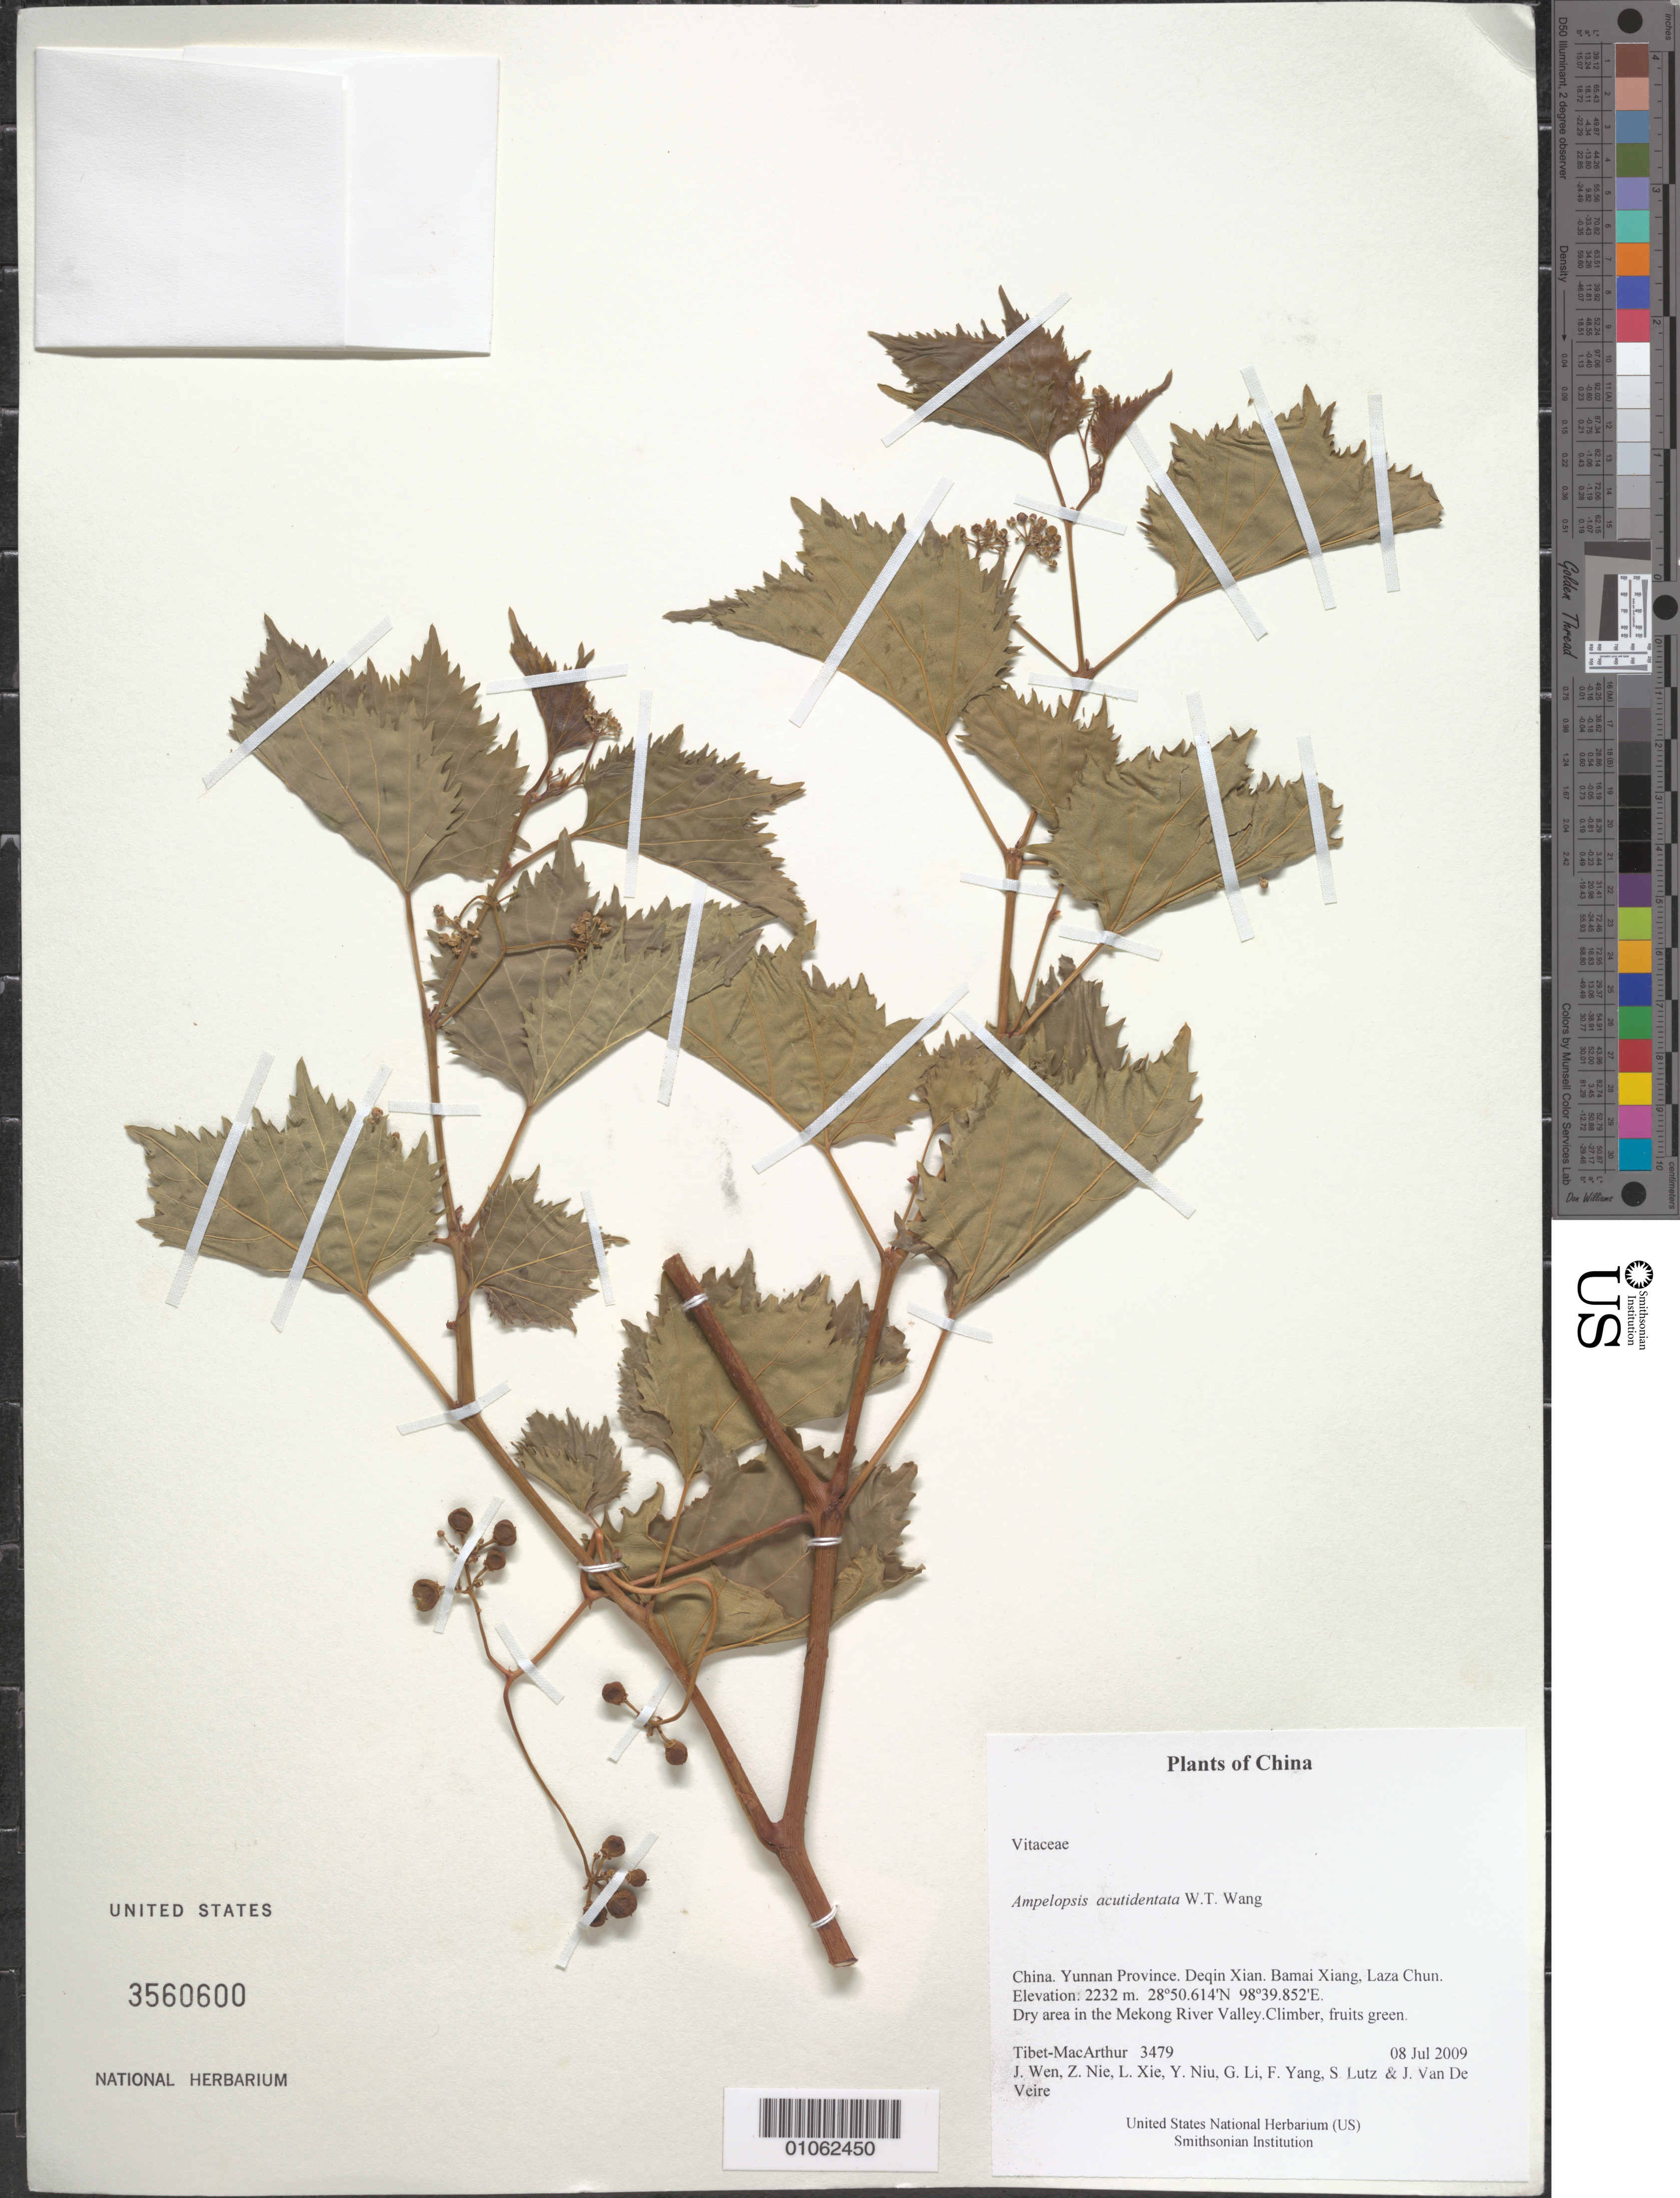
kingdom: Plantae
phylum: Tracheophyta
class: Magnoliopsida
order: Vitales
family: Vitaceae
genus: Ampelopsis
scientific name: Ampelopsis acutidentata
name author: W.T. Wang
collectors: Tibet-MacArthur, J. Wen, Z. Nie, L. Xie, Y. Niu, G. Li, F. Yang, S. Lutz & J. Van De Veire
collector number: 3479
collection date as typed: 08 Jul 2009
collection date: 2009-07-08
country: China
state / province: Yunnan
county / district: Deqin Xian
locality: Bamai Xiang, Laza Chun.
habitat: Dry area in the Mekong River Valley.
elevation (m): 2232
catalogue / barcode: US 3560600